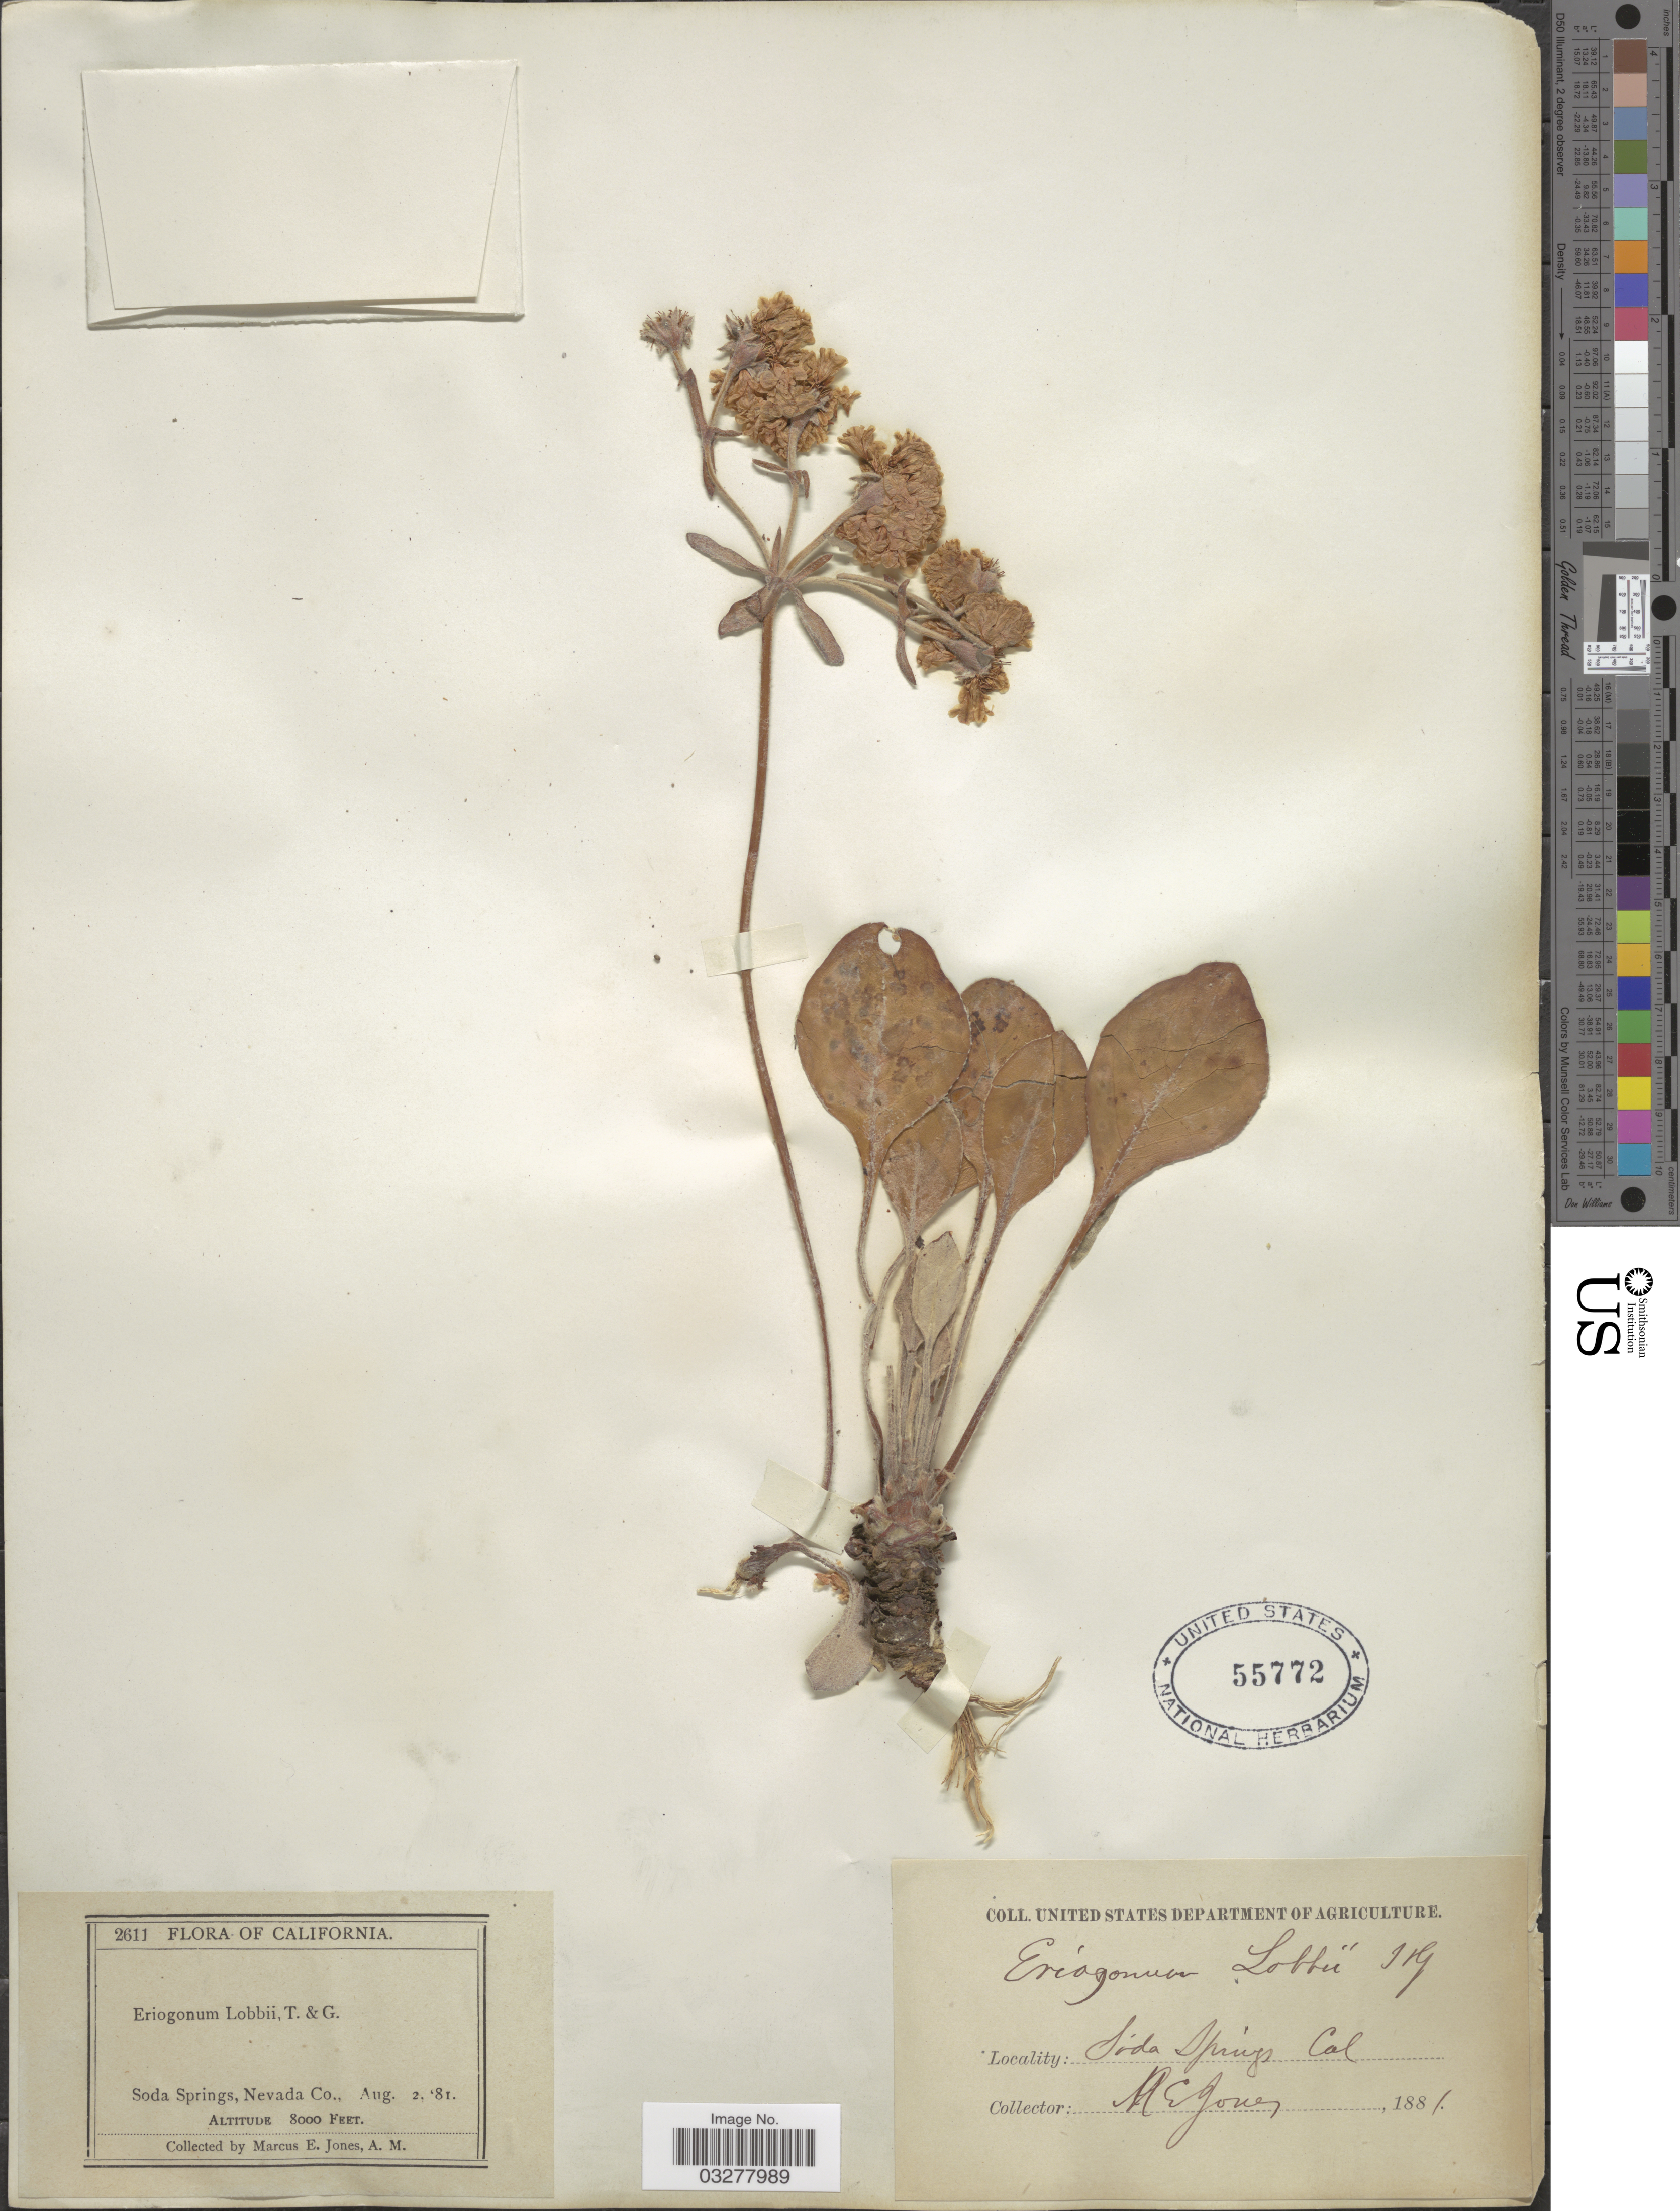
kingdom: Plantae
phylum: Tracheophyta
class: Magnoliopsida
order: Caryophyllales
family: Polygonaceae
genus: Eriogonum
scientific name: Eriogonum lobbii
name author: Torr. & A. Gray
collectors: M. E. Jones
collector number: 2611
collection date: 1881-08-02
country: United States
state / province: California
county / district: Nevada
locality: Soda Springs, Nevada Co.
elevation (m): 2438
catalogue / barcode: US 55772